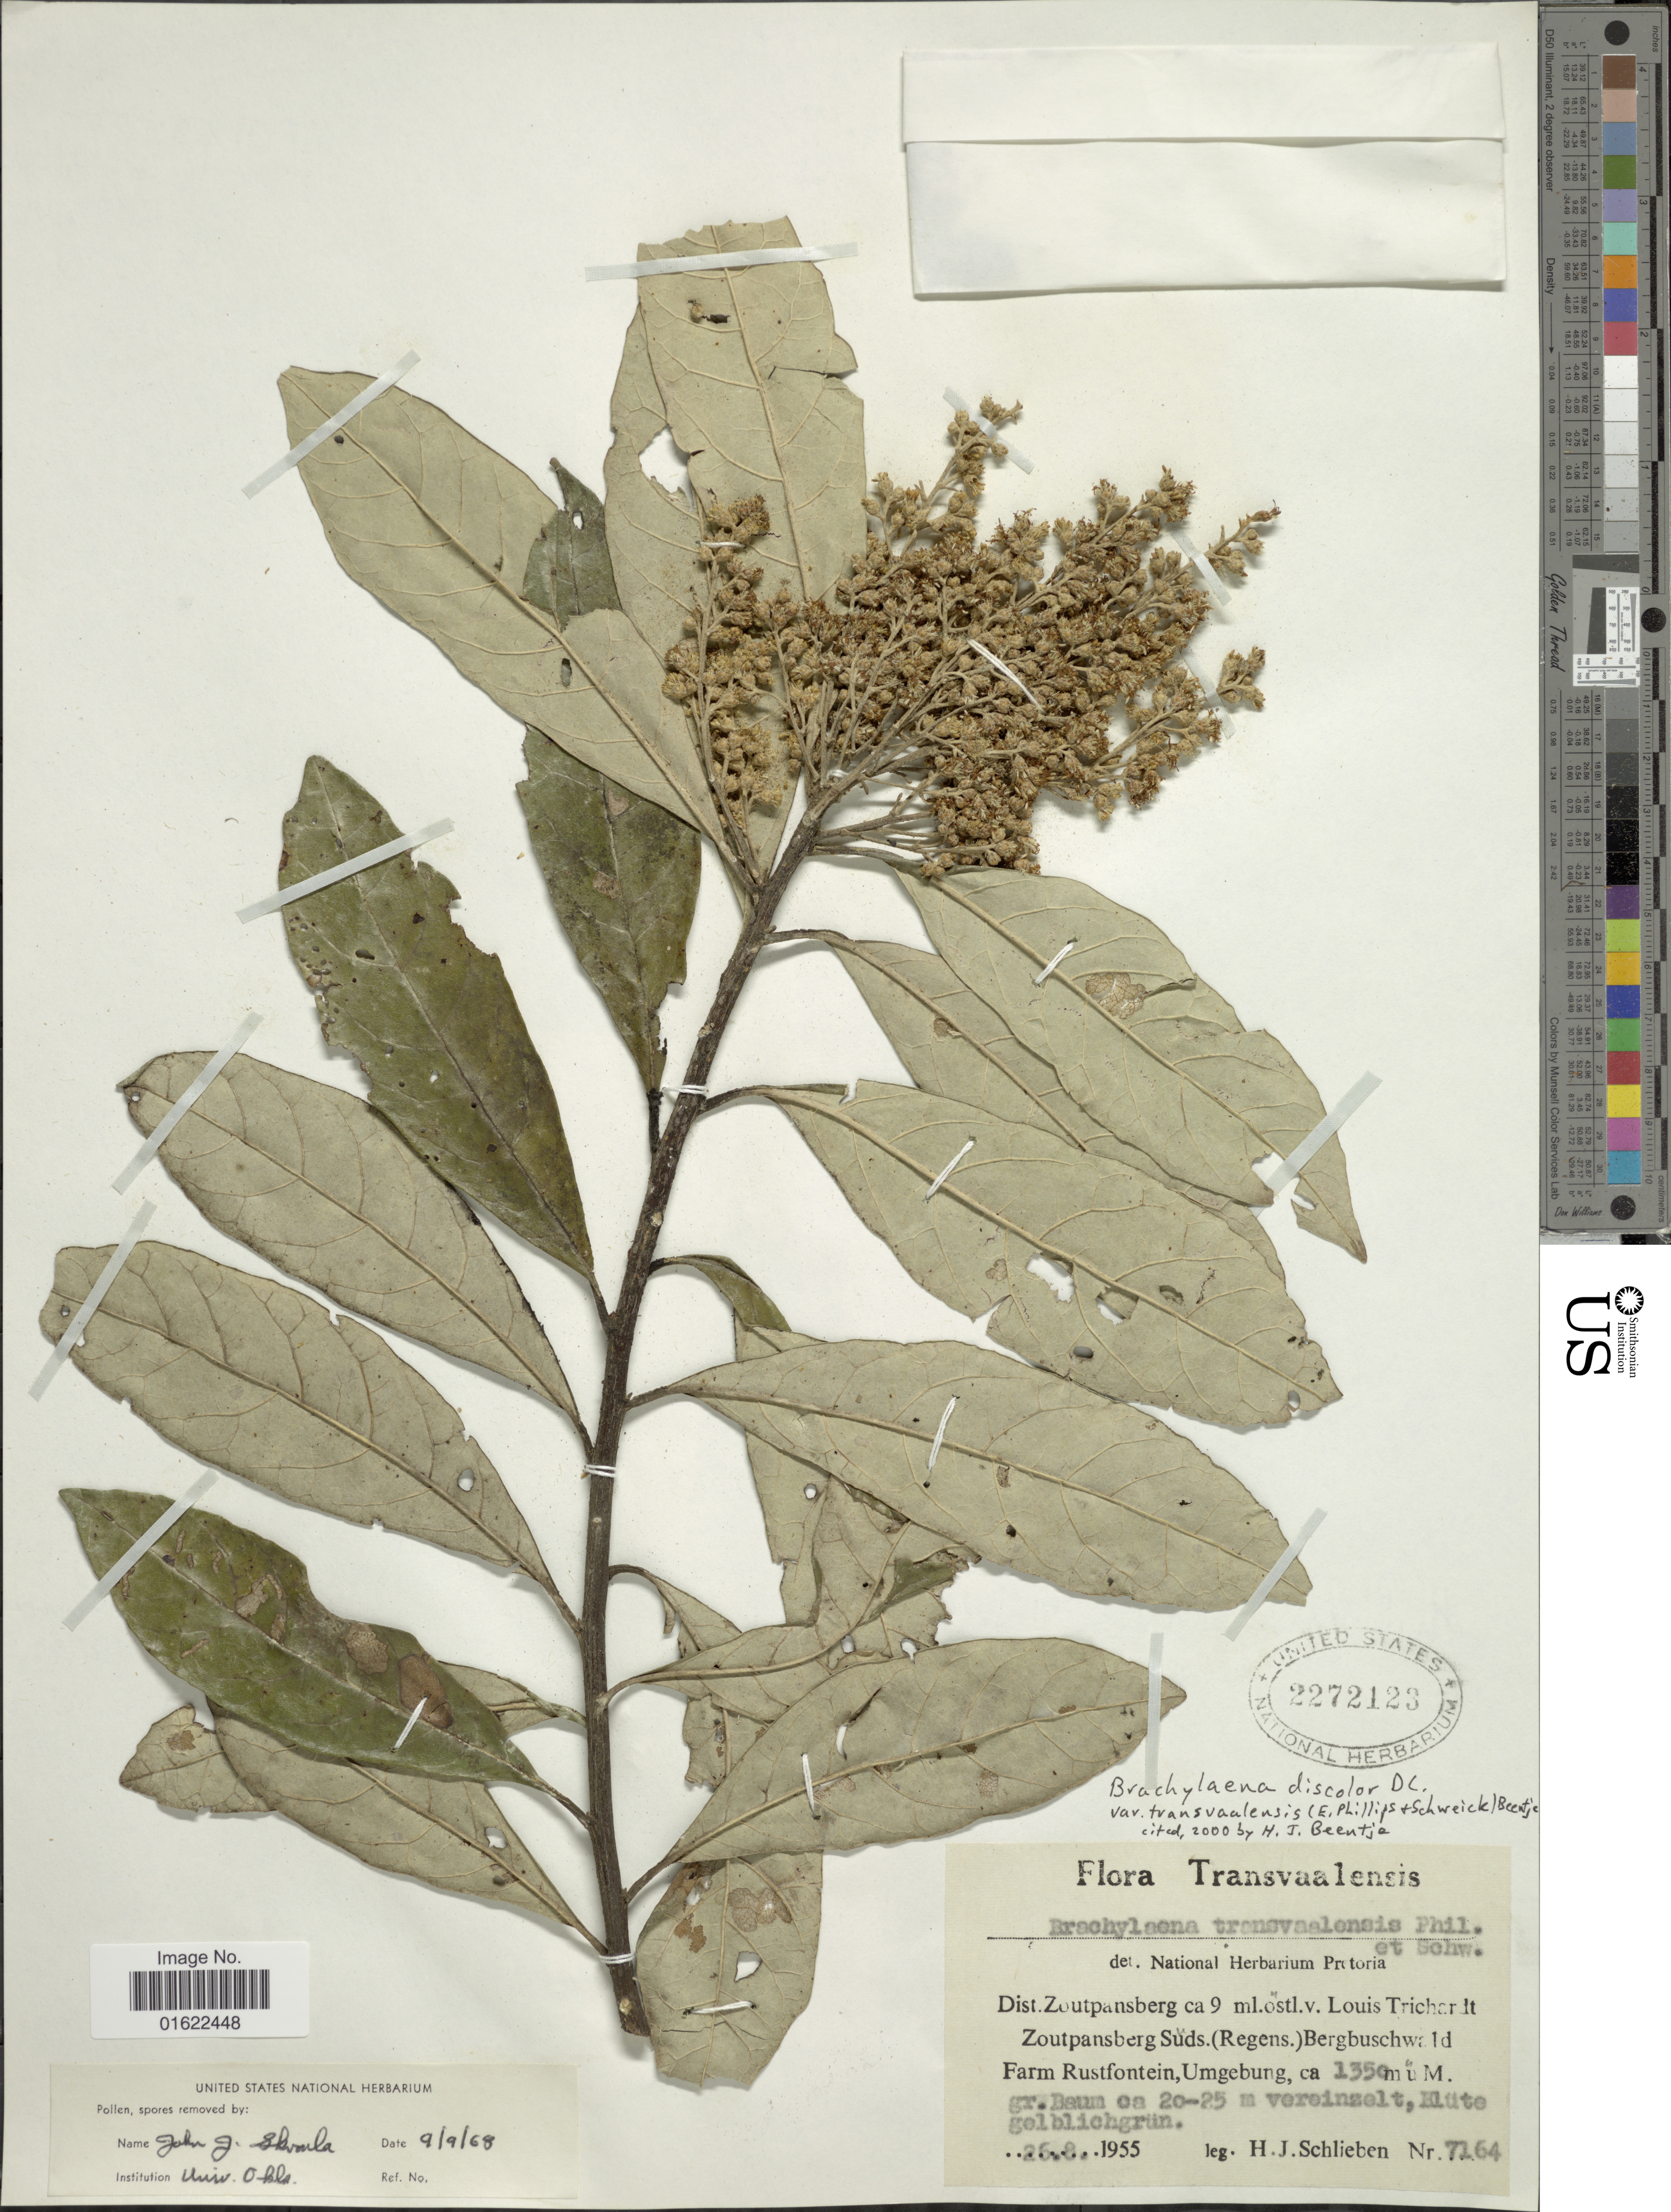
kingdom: Plantae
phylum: Tracheophyta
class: Magnoliopsida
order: Asterales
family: Asteraceae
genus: Brachylaena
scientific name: Brachylaena discolor subsp. transvaalensis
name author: (Hutch. ex E. Phillips & Schweick.) Paiva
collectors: H. J. Schlieben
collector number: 7164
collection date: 1955-08-26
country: South Africa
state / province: Limpopo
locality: Transvaalensis, Dist. Zoutpansberg ca 9 ml. ostl. v. Louis Trichardt Zoutpansberg Suds. (Regens.) Bergbuschwald Farm Rustfontein, Umgebung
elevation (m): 1350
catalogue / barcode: US 2272123